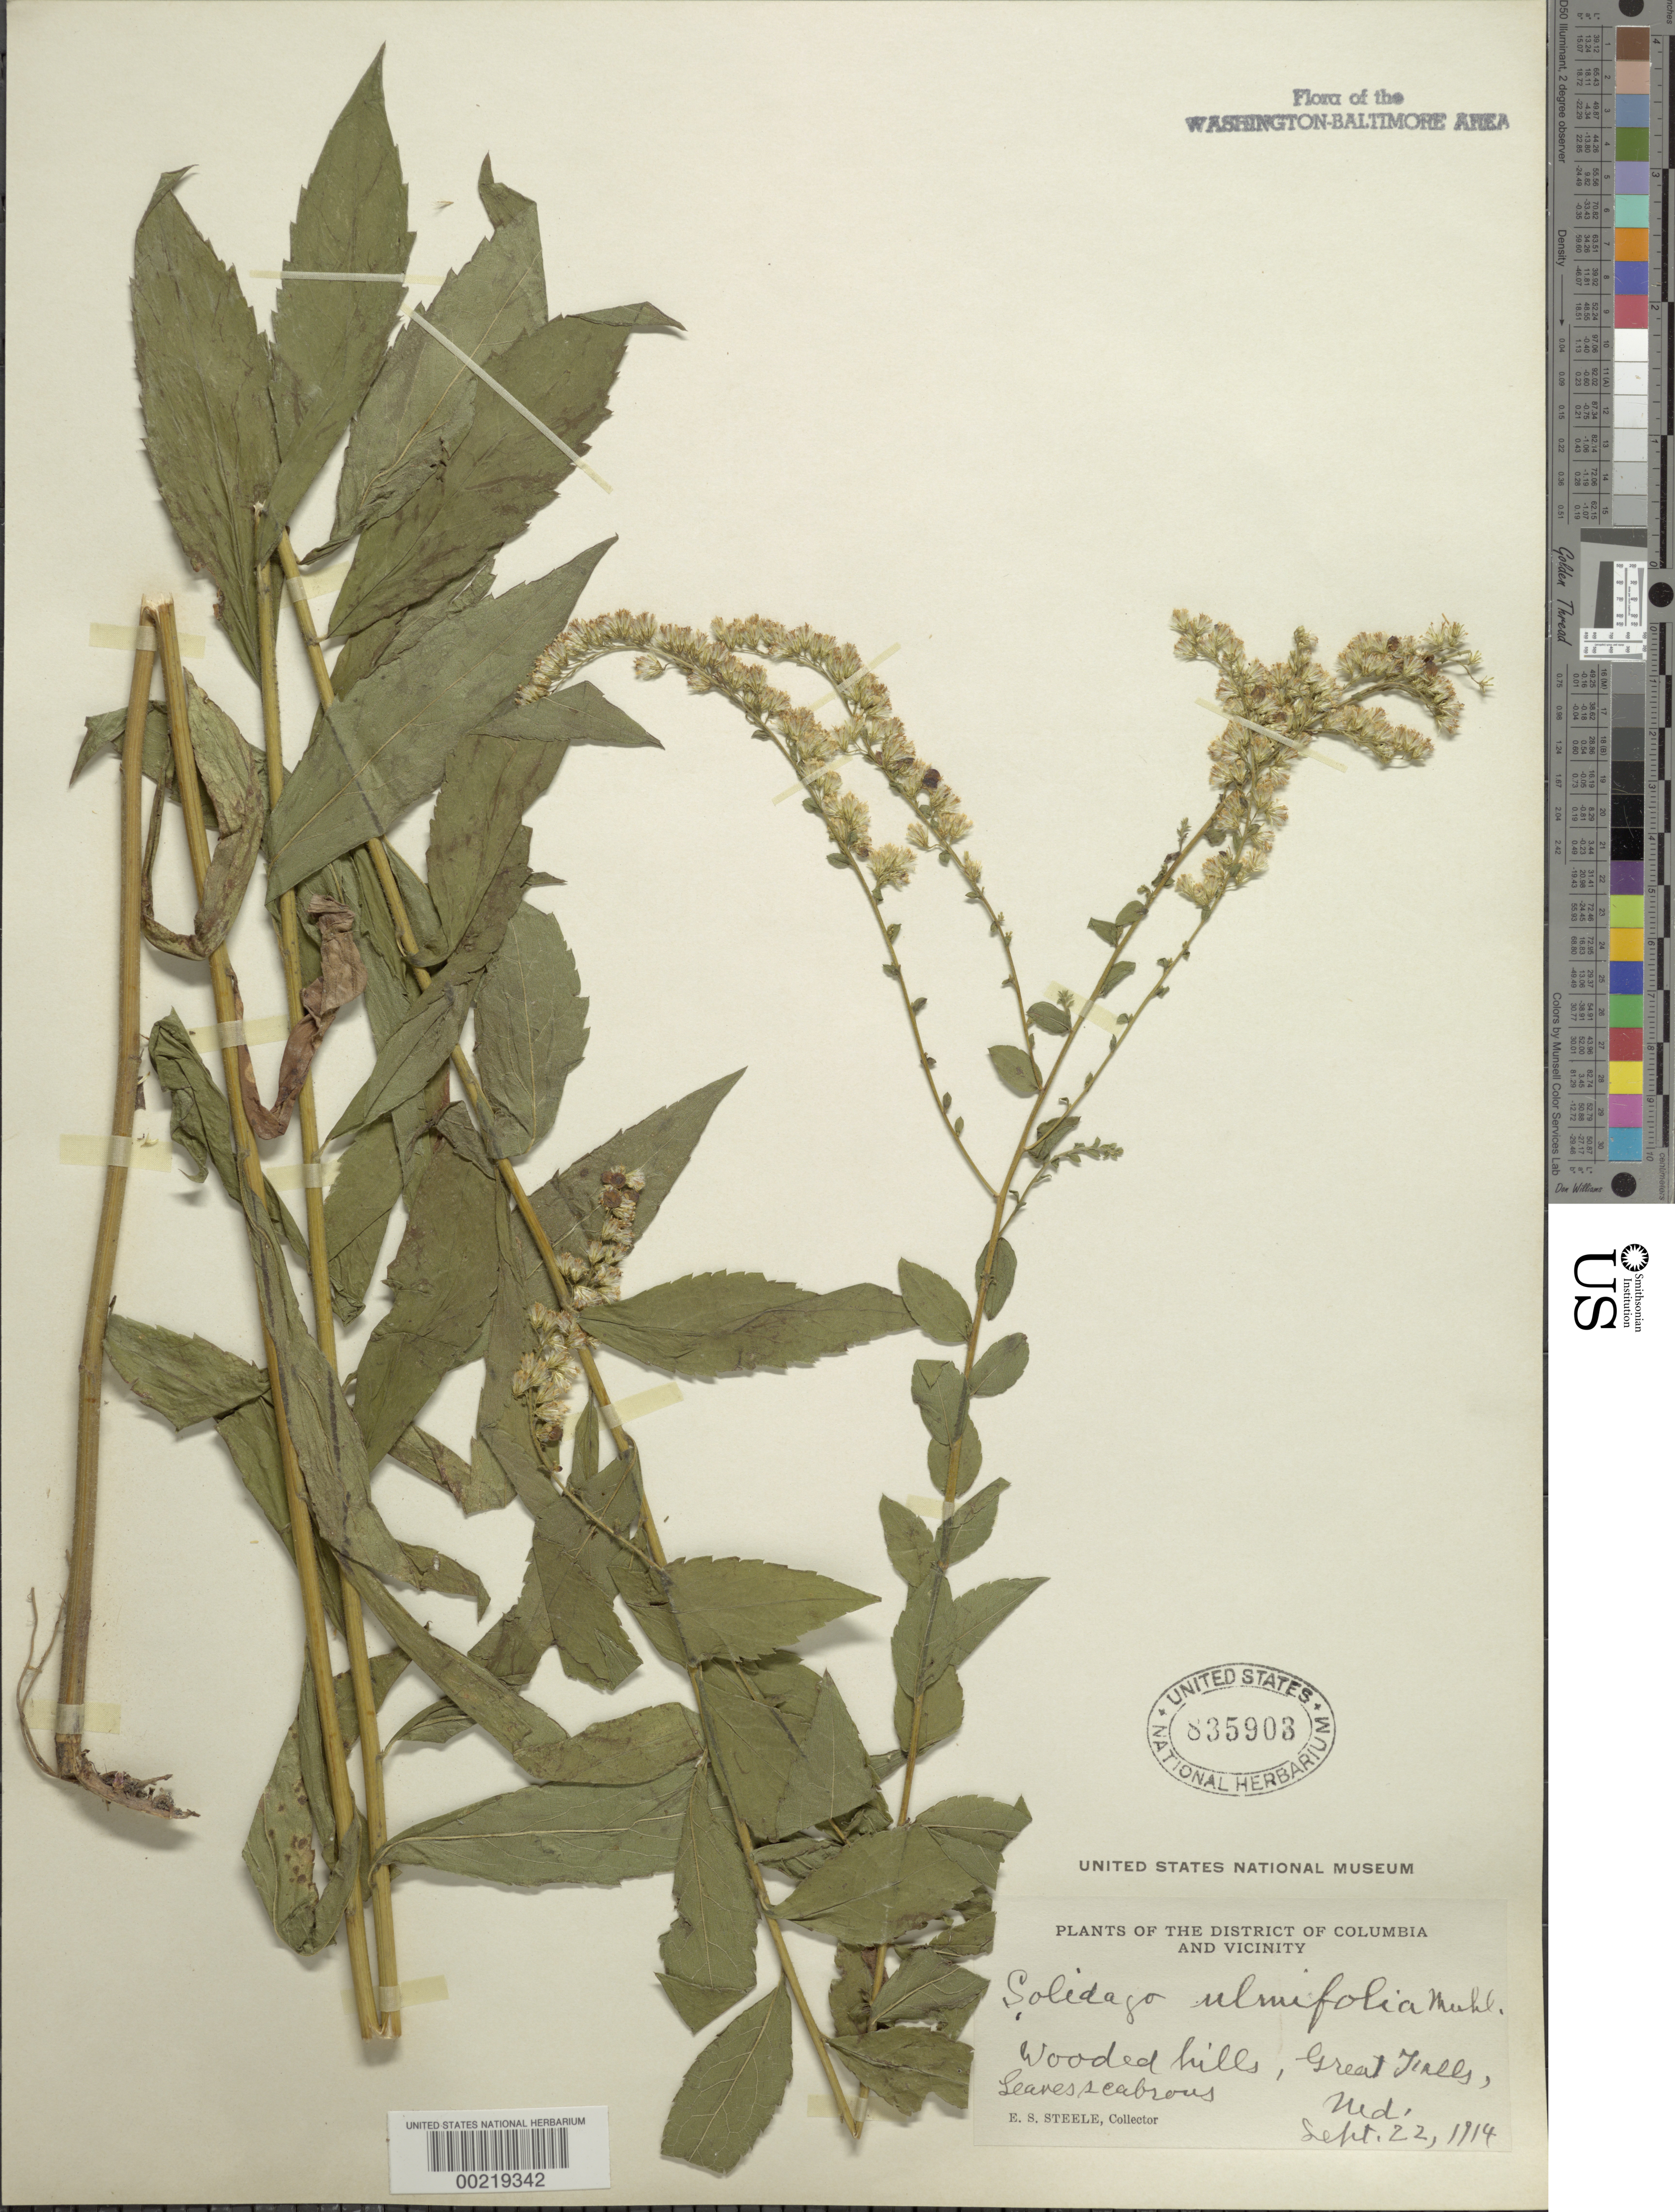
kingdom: Plantae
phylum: Tracheophyta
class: Magnoliopsida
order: Asterales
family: Asteraceae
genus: Solidago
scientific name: Solidago ulmifolia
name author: Muhl. ex Willd.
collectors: E. Steele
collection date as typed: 22 Sep 1914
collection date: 1914-09-22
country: United States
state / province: Maryland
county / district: Montgomery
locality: Great Falls C. & O. Canal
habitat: Wooded hills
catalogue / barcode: US 835903